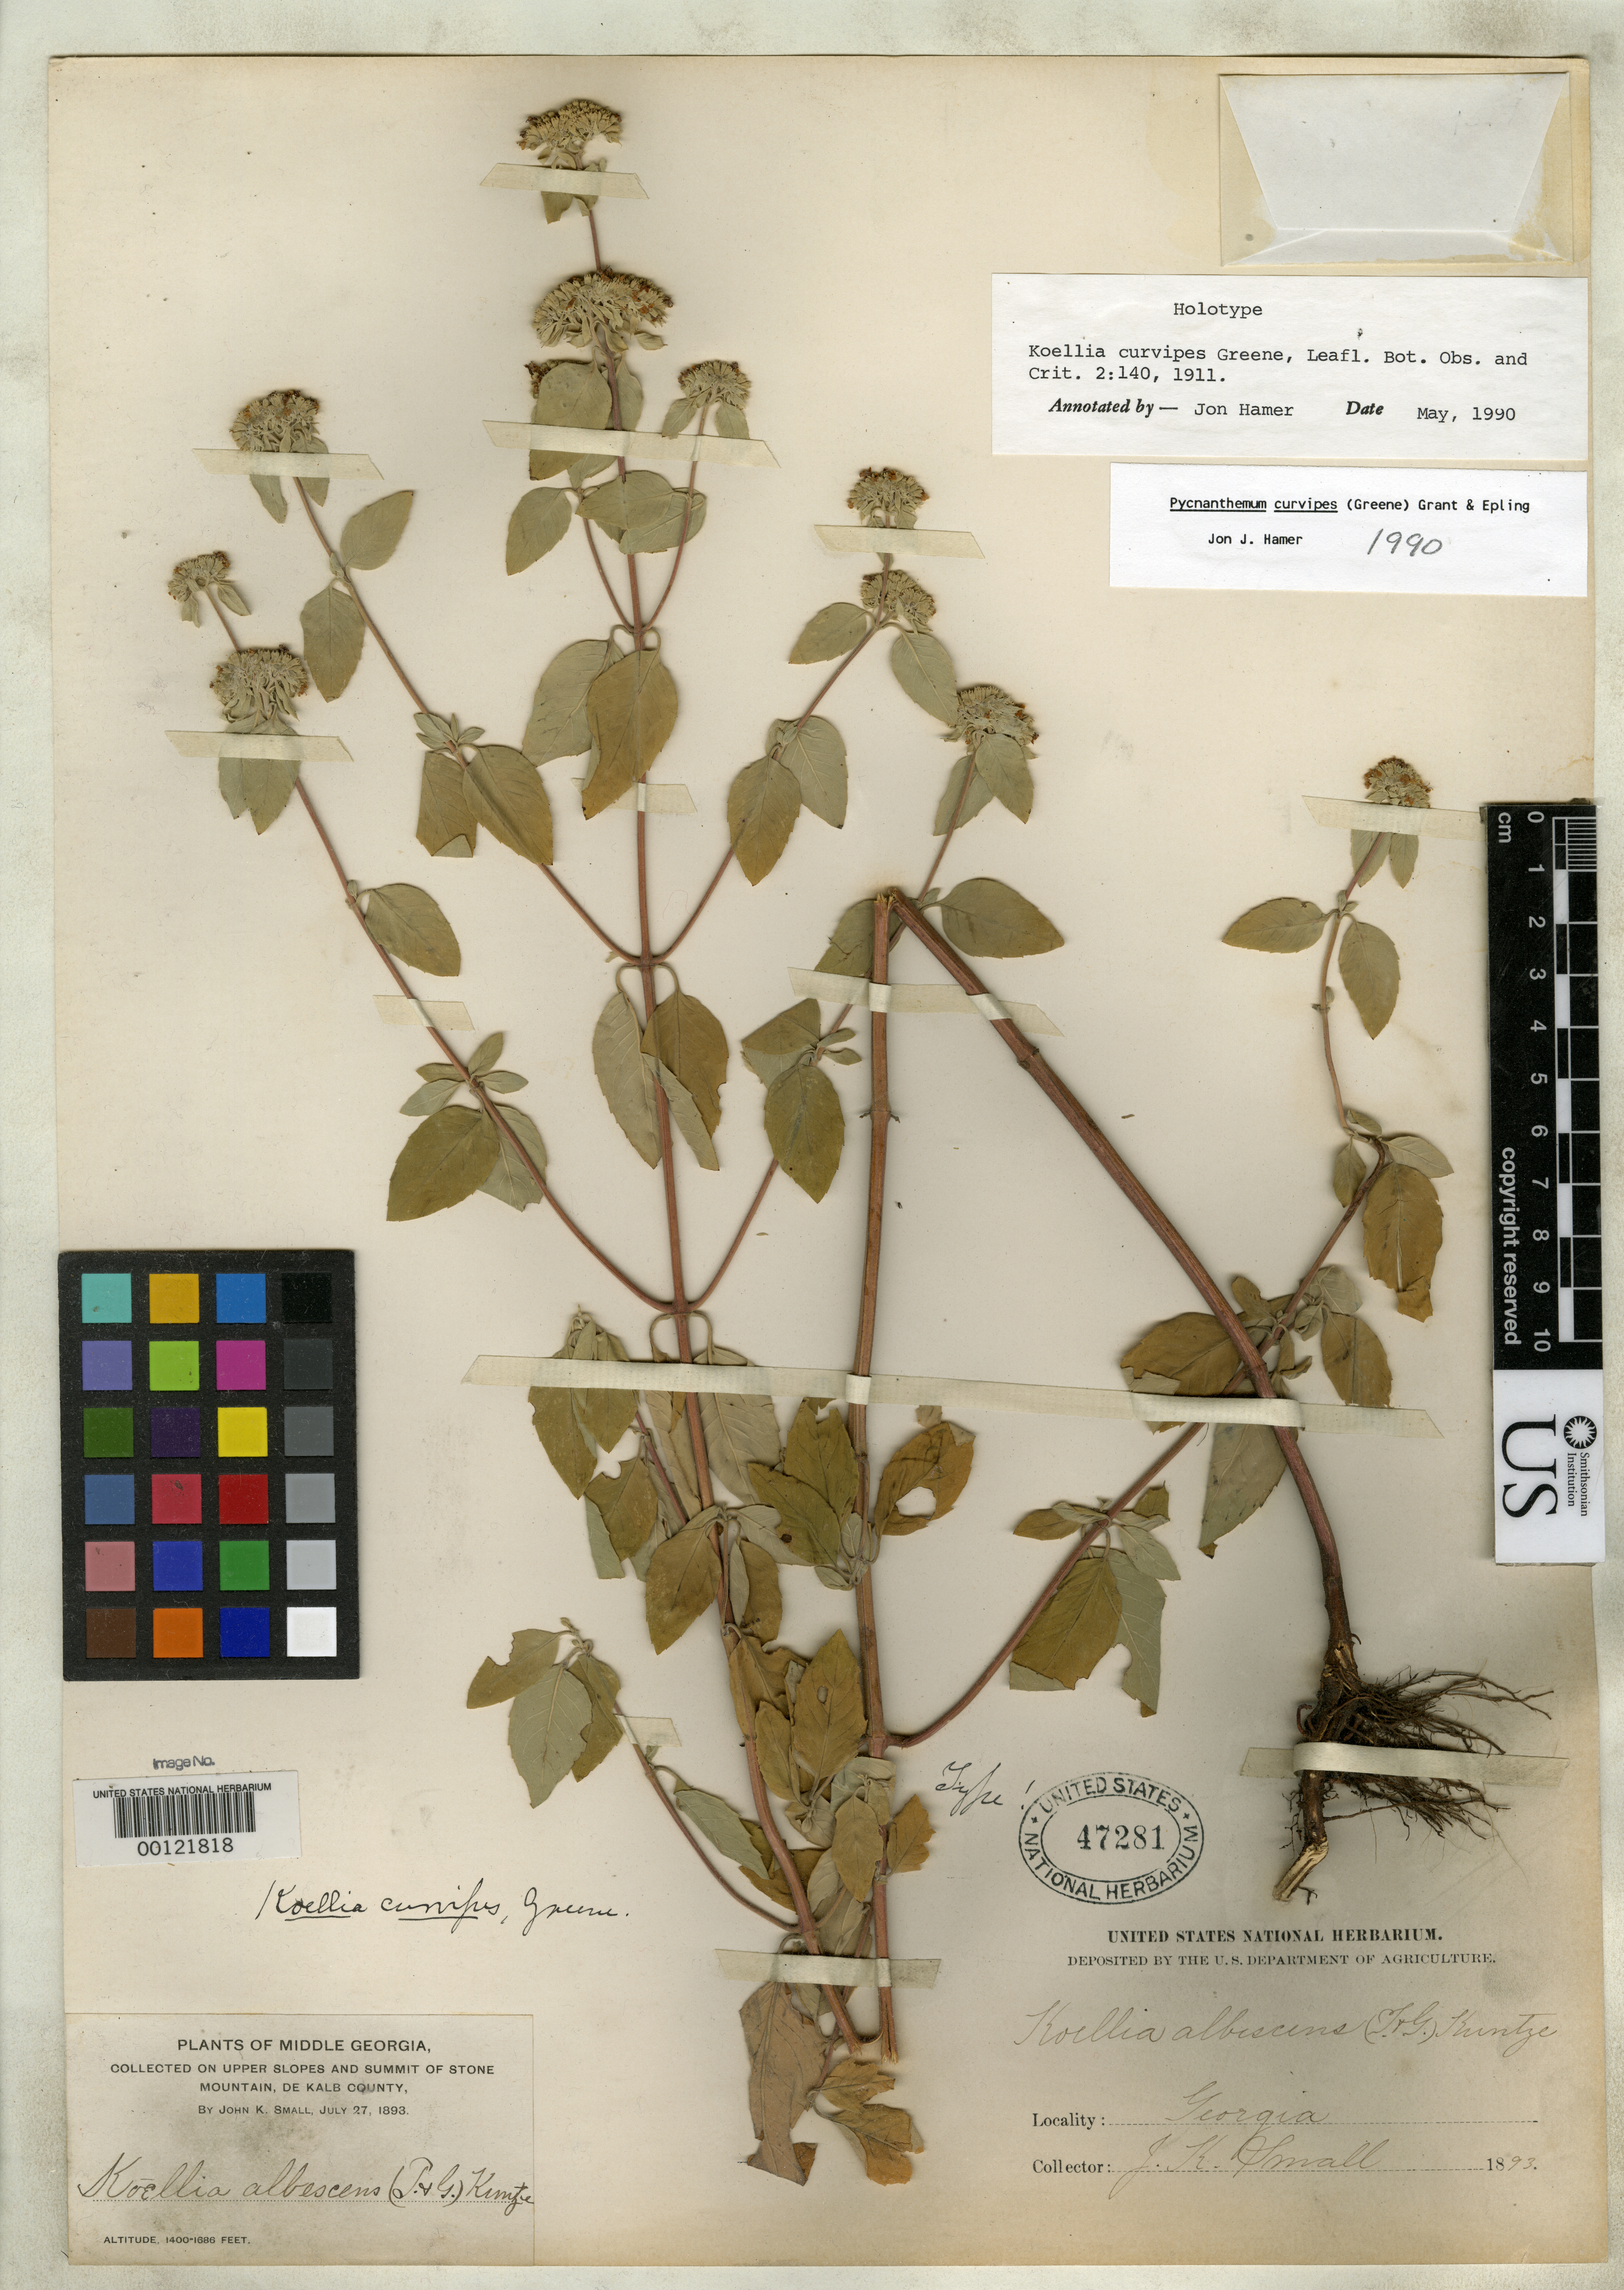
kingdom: Plantae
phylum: Tracheophyta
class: Magnoliopsida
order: Lamiales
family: Lamiaceae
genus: Koellia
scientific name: Koellia curvipes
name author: Greene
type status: Holotype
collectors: J. K. Small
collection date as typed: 27 Jul 1893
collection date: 1893-07-27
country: United States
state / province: Georgia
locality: Stone Mountain.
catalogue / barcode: US 47281